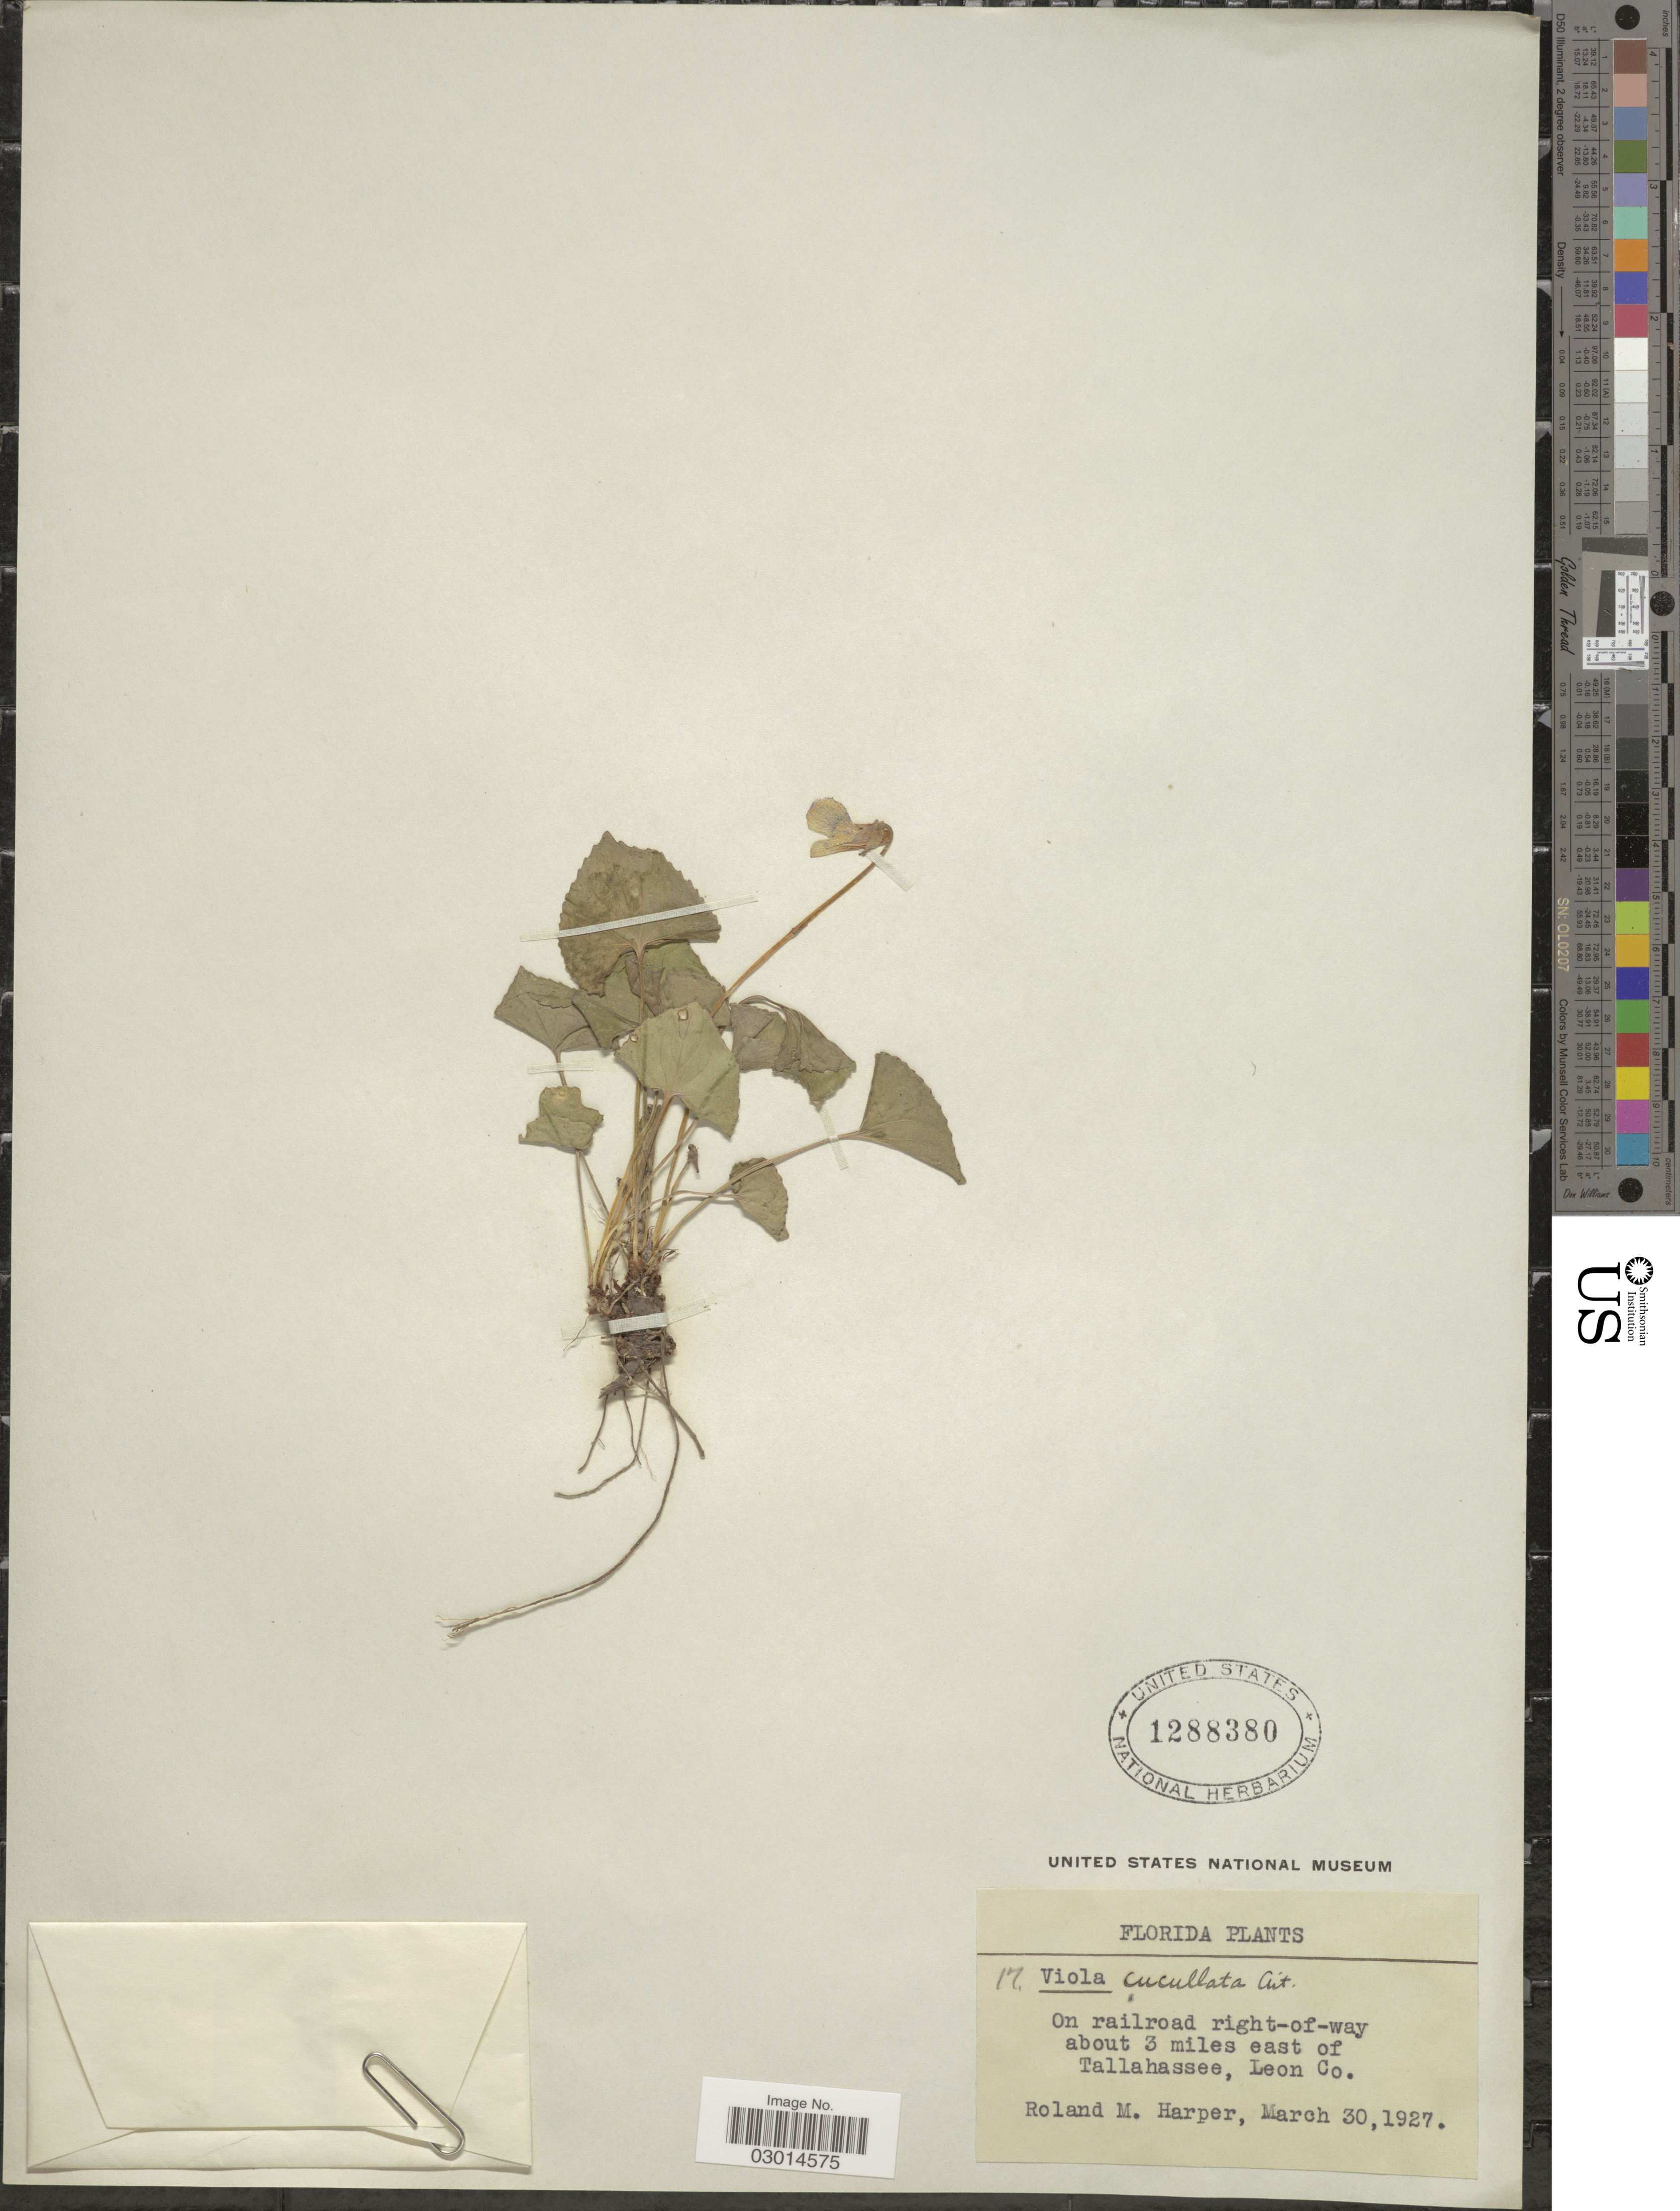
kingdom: Plantae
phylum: Tracheophyta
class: Magnoliopsida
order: Malpighiales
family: Violaceae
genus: Viola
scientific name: Viola cucullata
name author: Aiton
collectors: R. M. Harper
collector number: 17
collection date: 1927-03-30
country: United States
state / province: Florida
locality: On railroad right-of-way about 3 miles east of Tallahassee, Leon Co.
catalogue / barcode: US 1288380